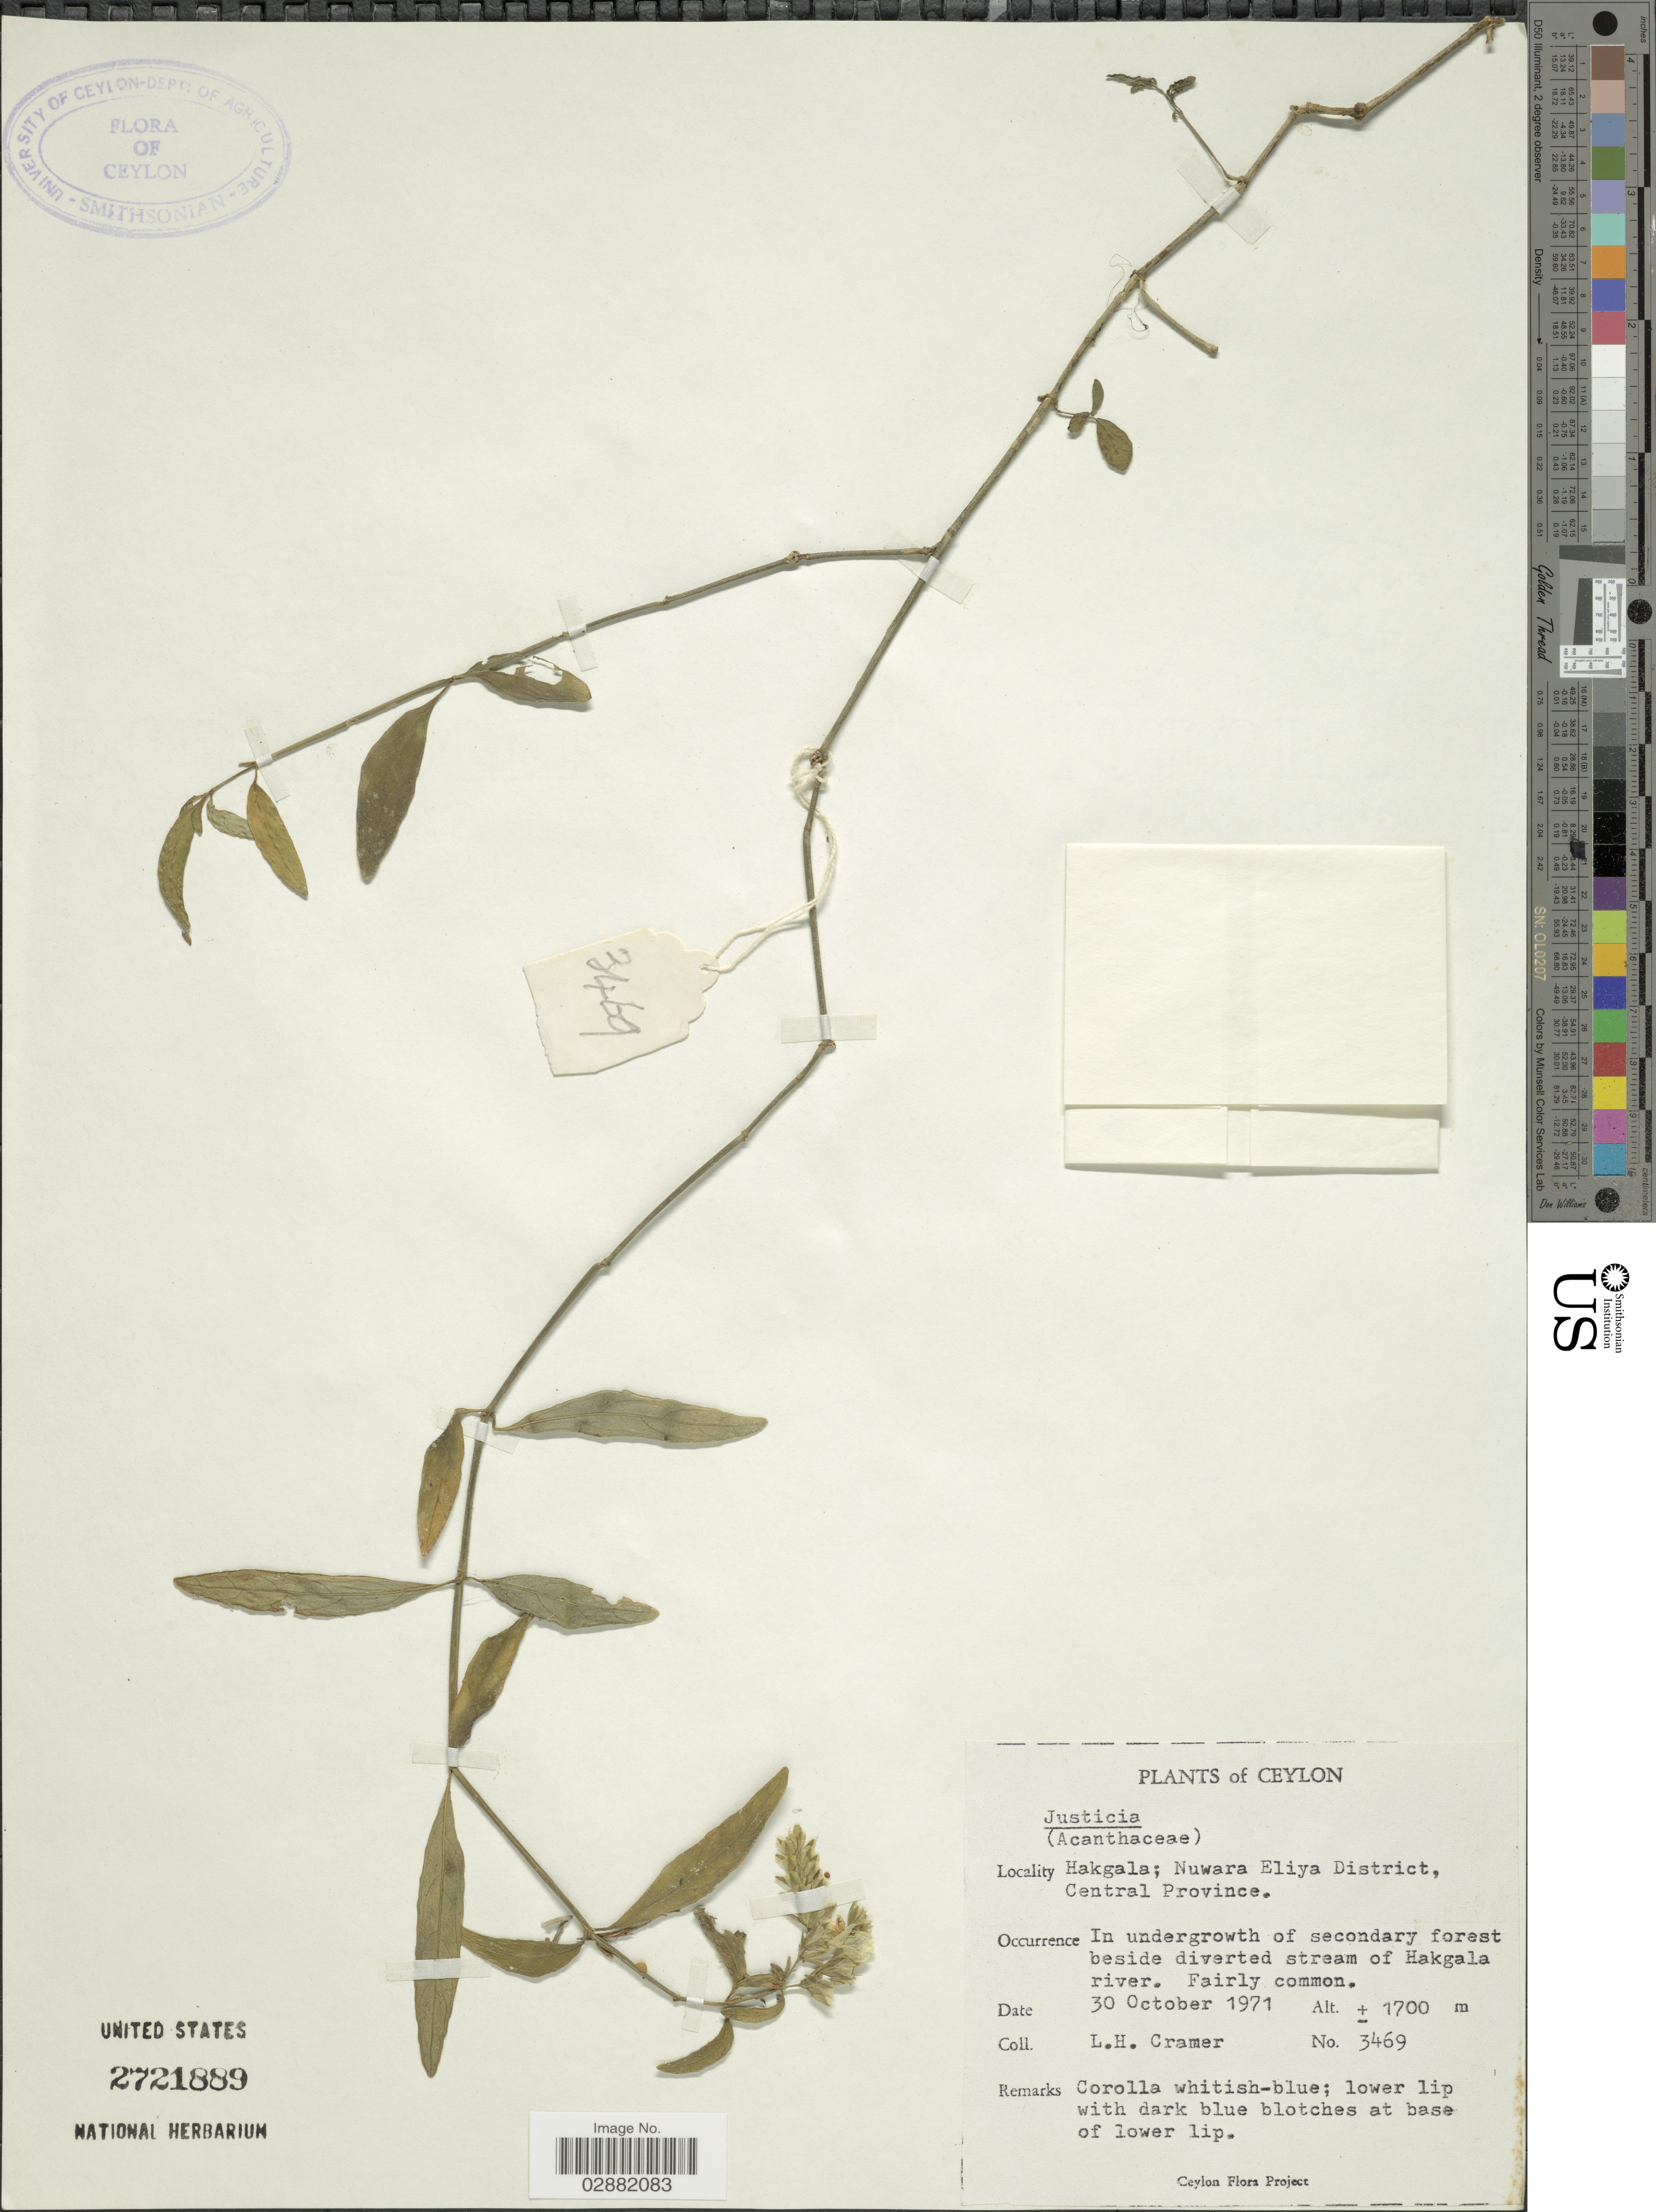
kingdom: Plantae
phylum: Tracheophyta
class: Magnoliopsida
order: Lamiales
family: Acanthaceae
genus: Justicia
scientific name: Justicia sp.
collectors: L. H. Cramer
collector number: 3469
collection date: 1971-10-30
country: Sri Lanka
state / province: Central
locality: Ceylon, Hakgala, Nuwara Eliya District, In undergrowth of secondary forest beside diverted stream of Hakgala river.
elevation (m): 1700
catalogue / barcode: US 2721889